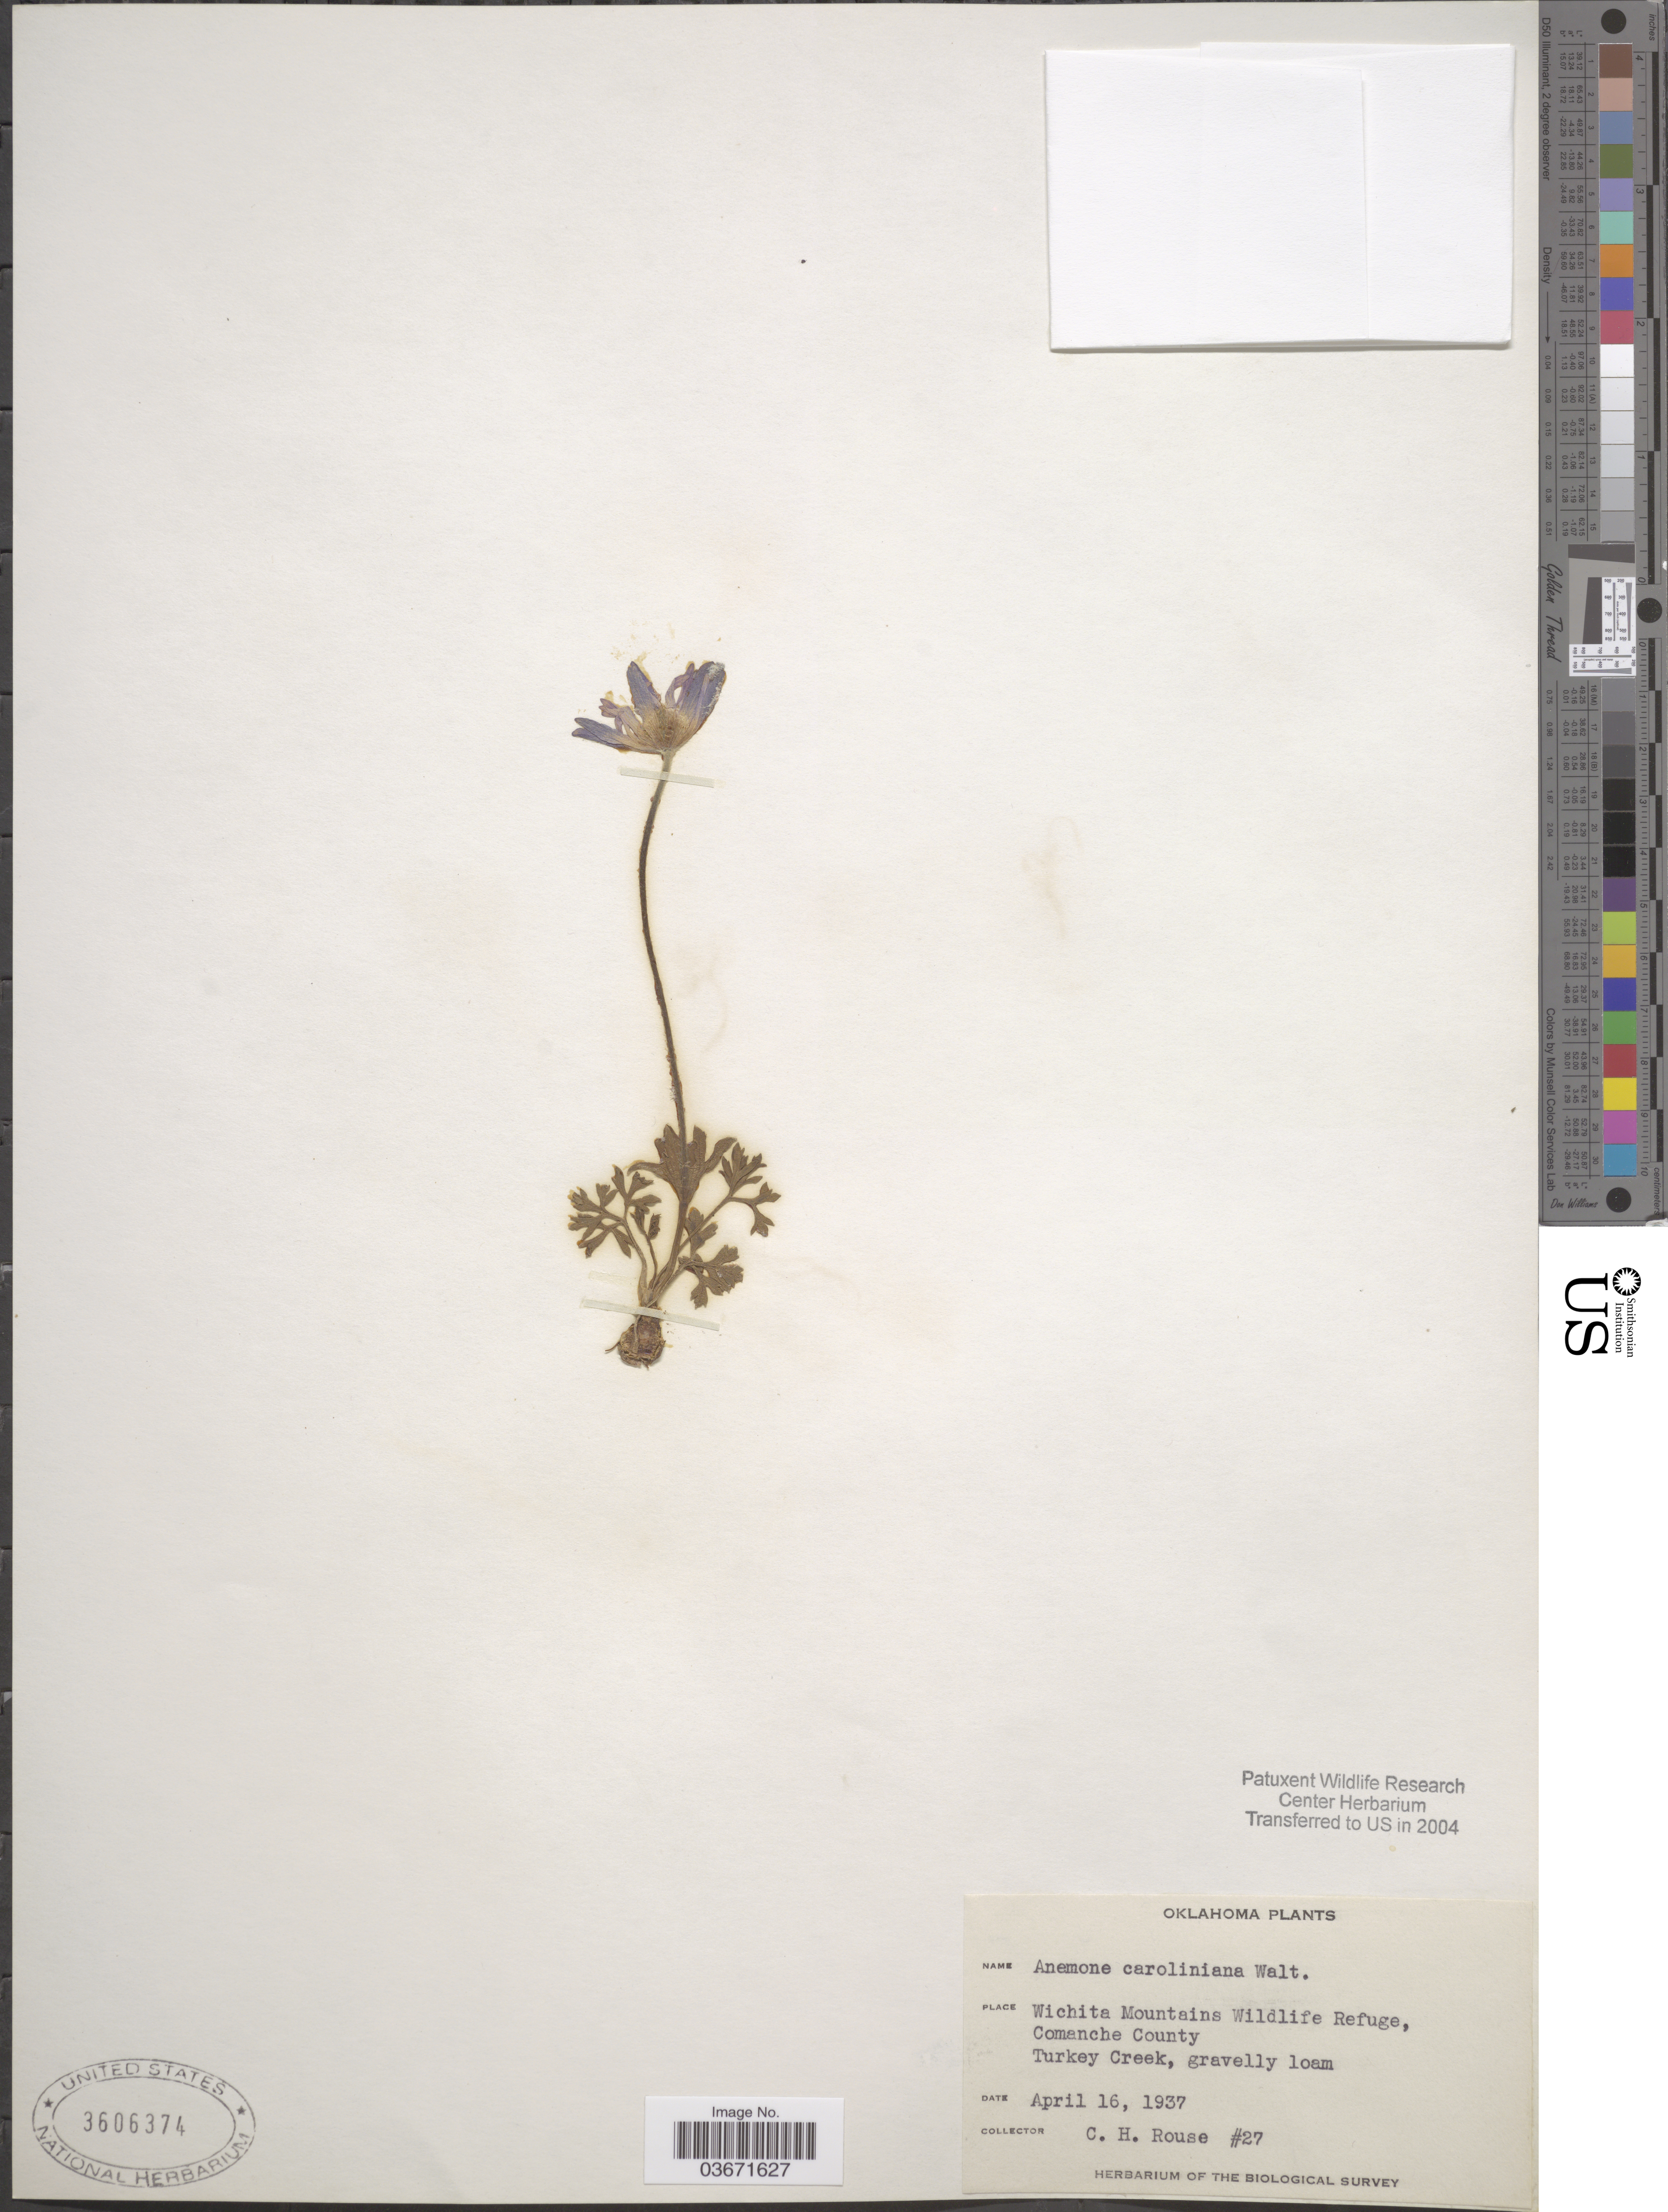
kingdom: Plantae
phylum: Tracheophyta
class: Magnoliopsida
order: Ranunculales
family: Ranunculaceae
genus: Anemone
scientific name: Anemone caroliniana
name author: Walter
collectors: C. Rouse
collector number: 27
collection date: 1937-04-16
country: United States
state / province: Oklahoma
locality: Wichita Mountains Wildlife Refuge, Comanche County. Turkey Creek.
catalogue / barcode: US 3606374